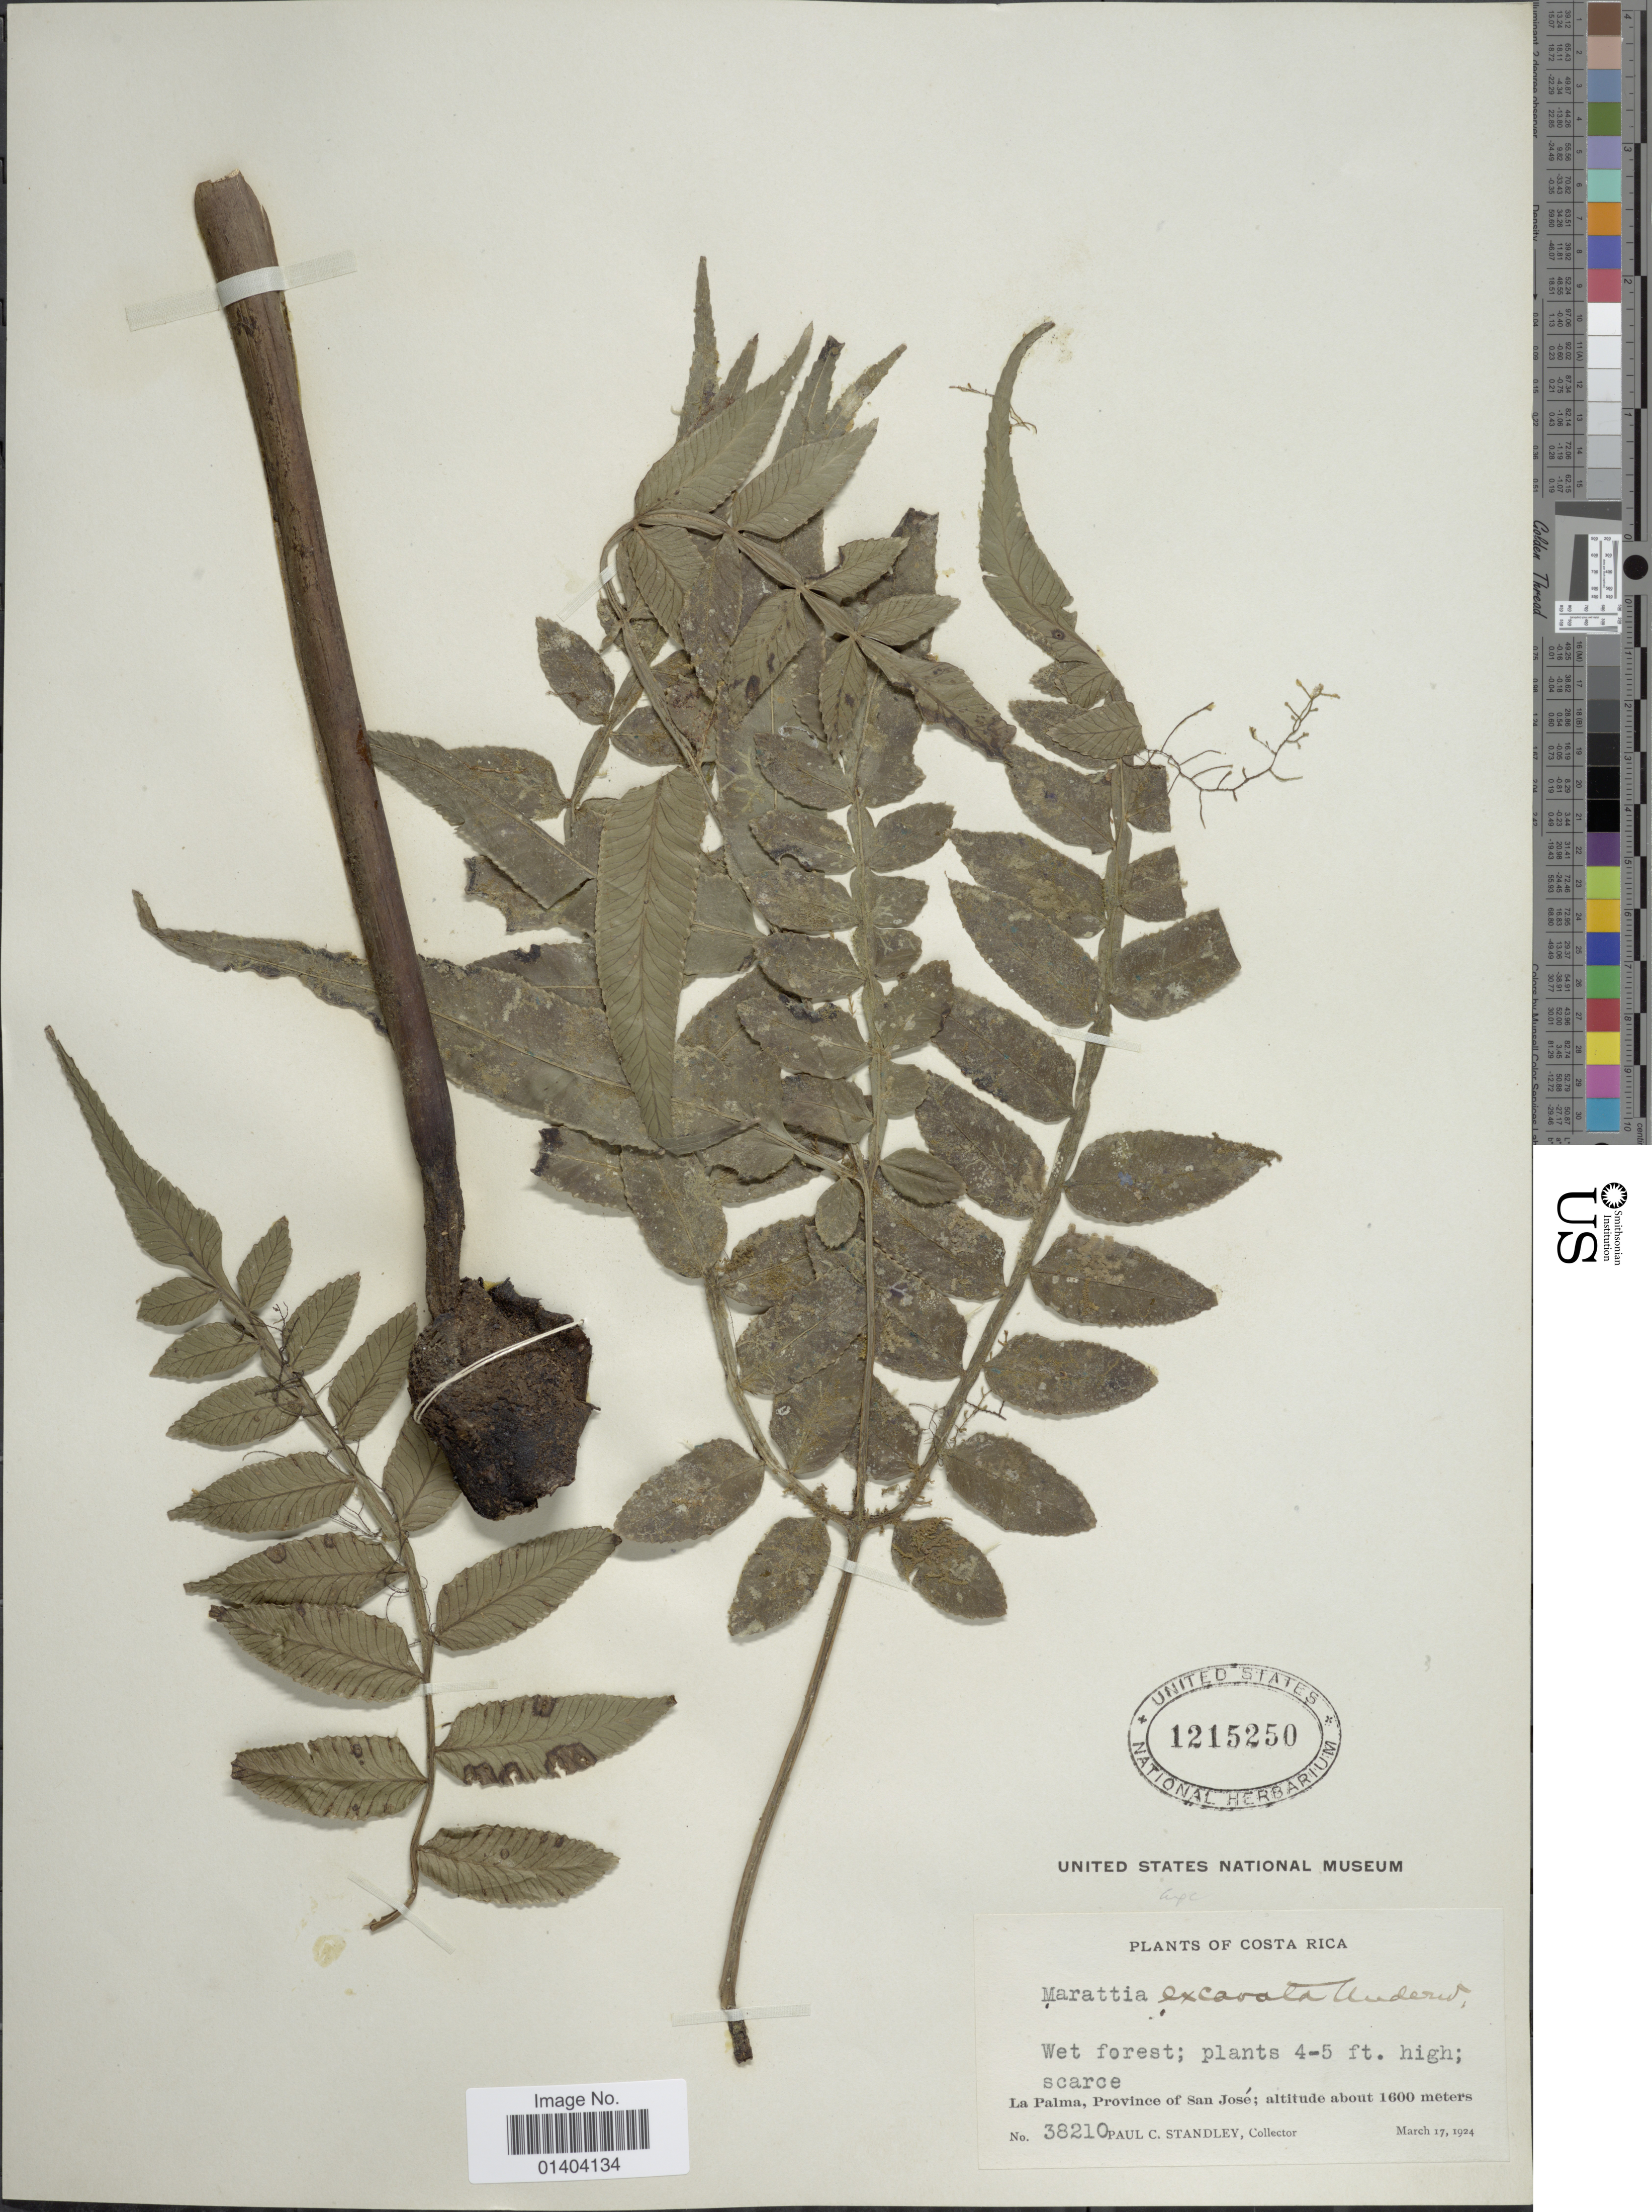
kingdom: Plantae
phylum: Tracheophyta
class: Polypodiopsida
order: Marattiales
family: Marattiaceae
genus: Marattia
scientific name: Marattia excavata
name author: Underw.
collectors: P. C. Standley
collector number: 38210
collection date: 1924-03-17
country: Costa Rica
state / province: San José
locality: La Palma province of San José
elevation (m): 1600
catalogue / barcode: US 1215250